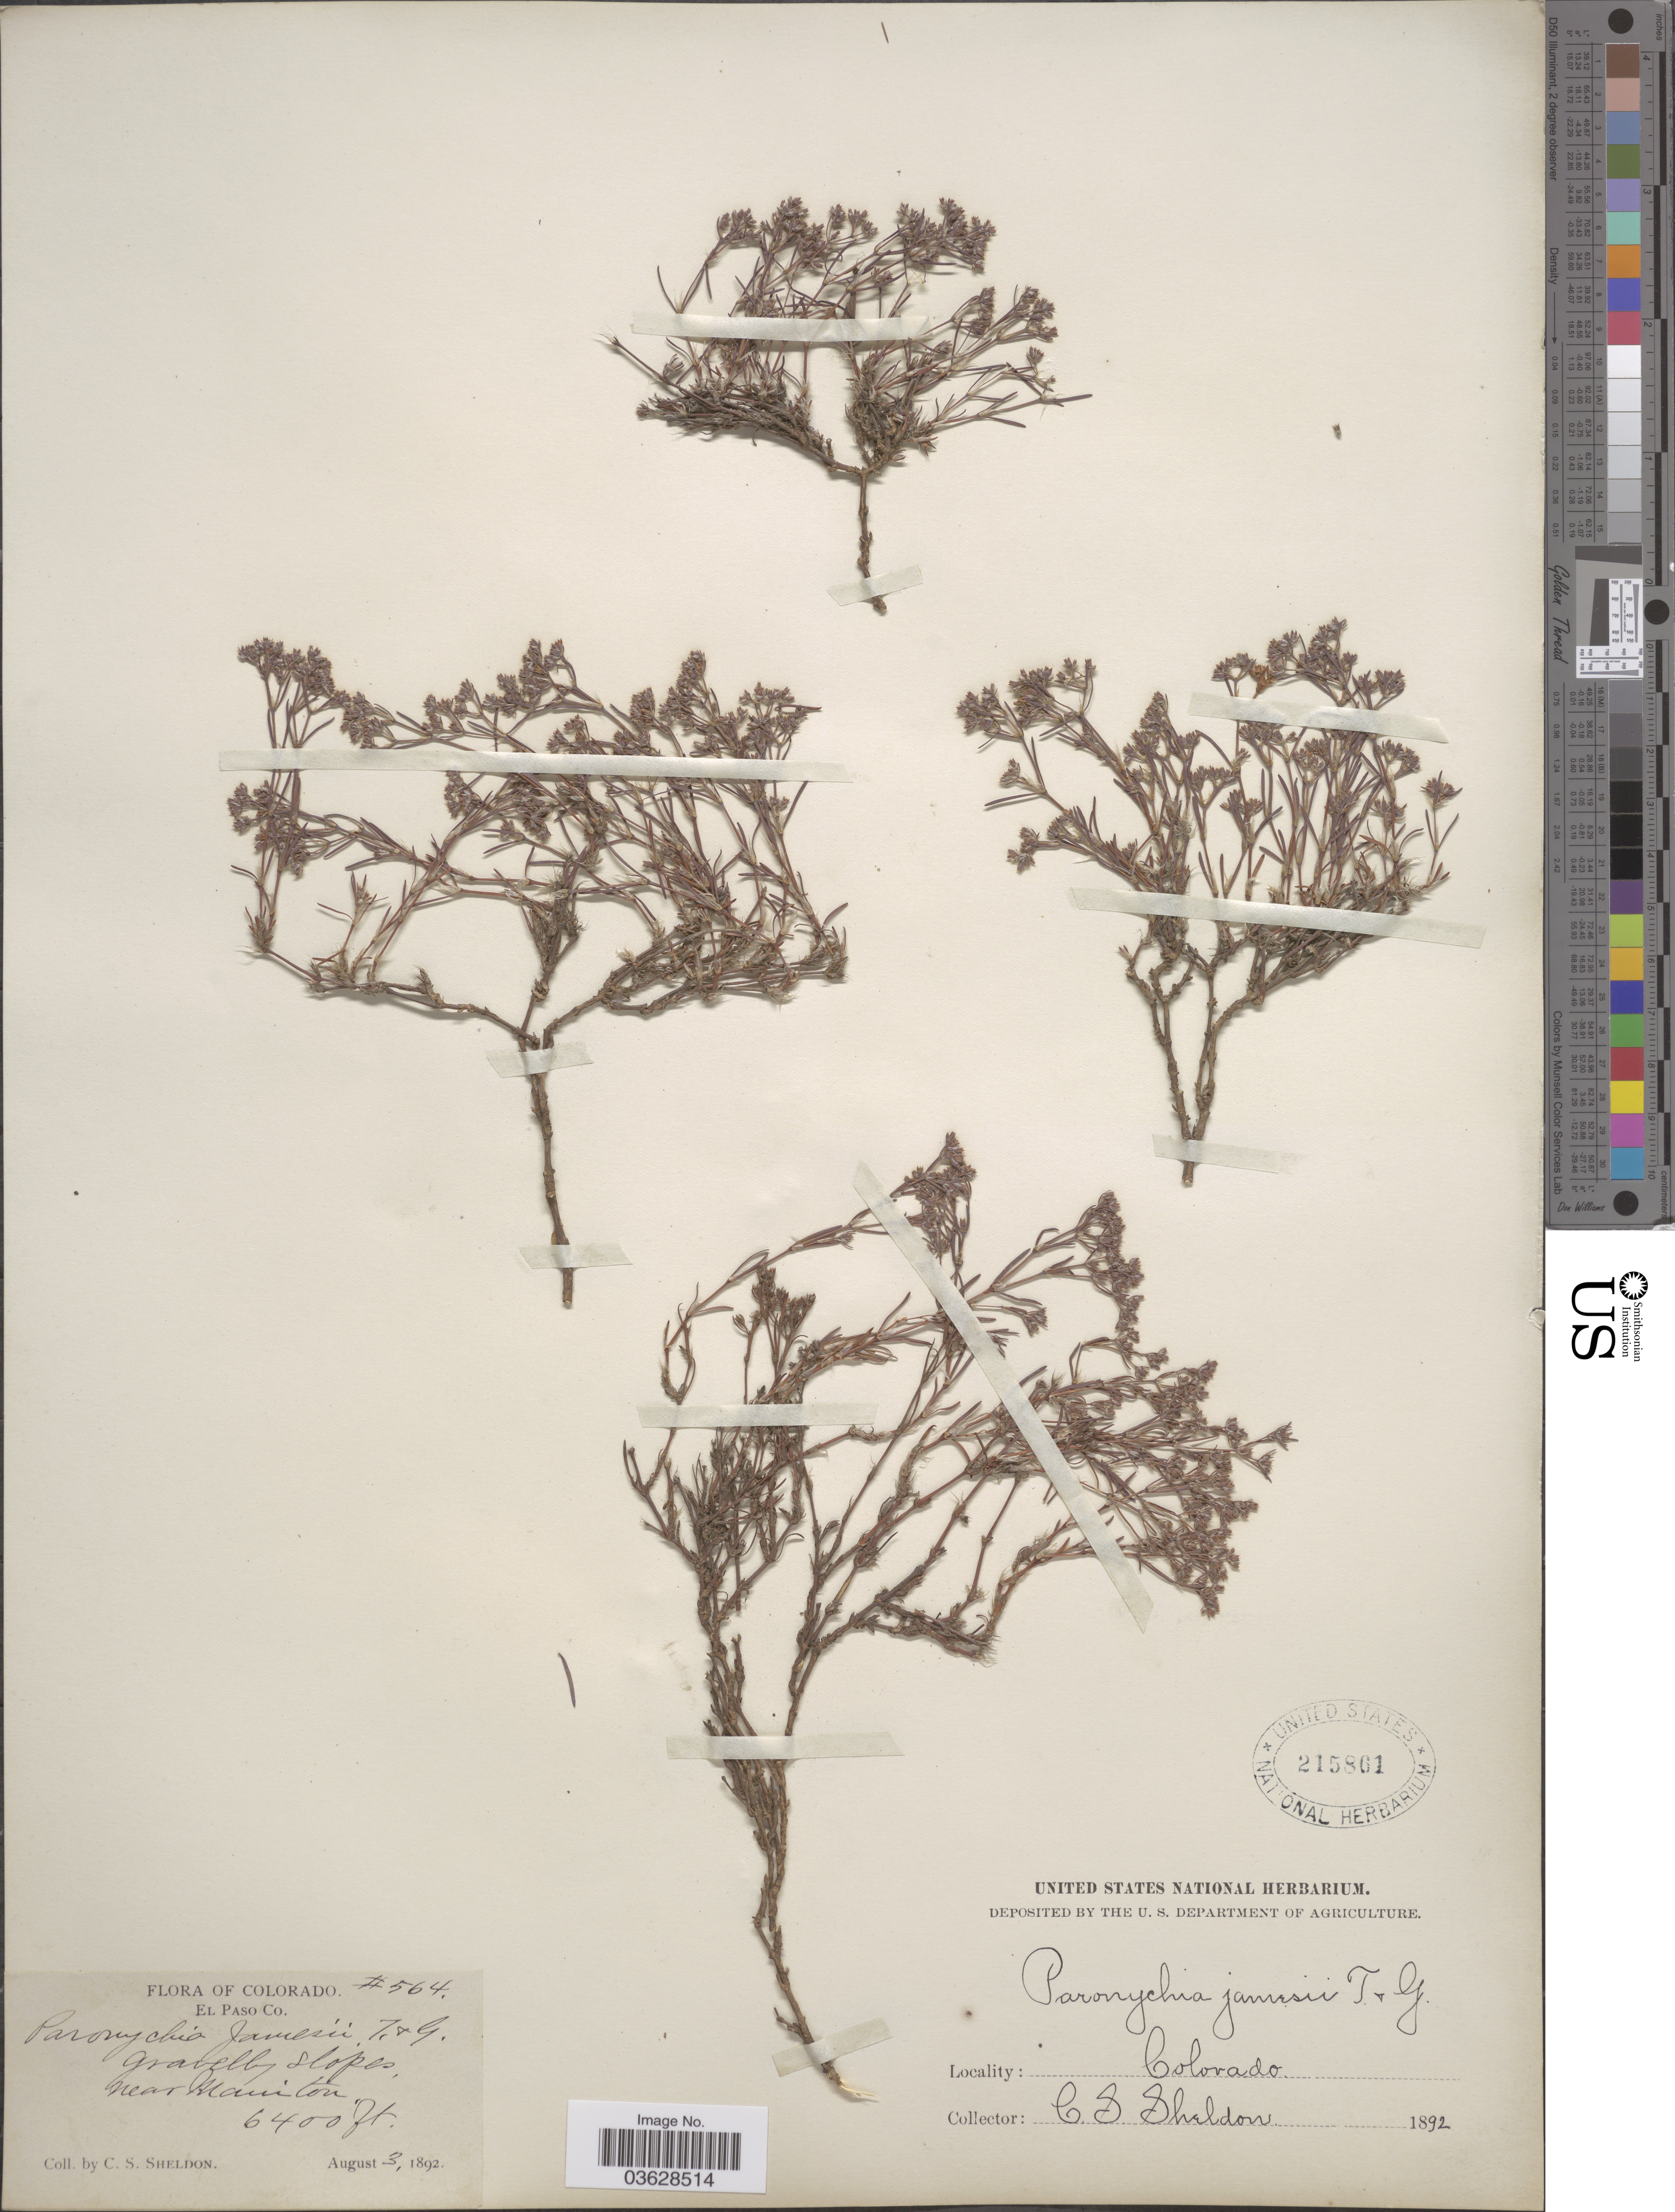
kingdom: Plantae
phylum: Tracheophyta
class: Magnoliopsida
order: Caryophyllales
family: Caryophyllaceae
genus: Paronychia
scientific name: Paronychia jamesii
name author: Torr. & A. Gray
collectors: C. S. Sheldon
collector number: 564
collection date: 1892-08-03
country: United States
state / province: Colorado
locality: El Paso Co. Near Manitou.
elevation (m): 1951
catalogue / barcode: US 215861